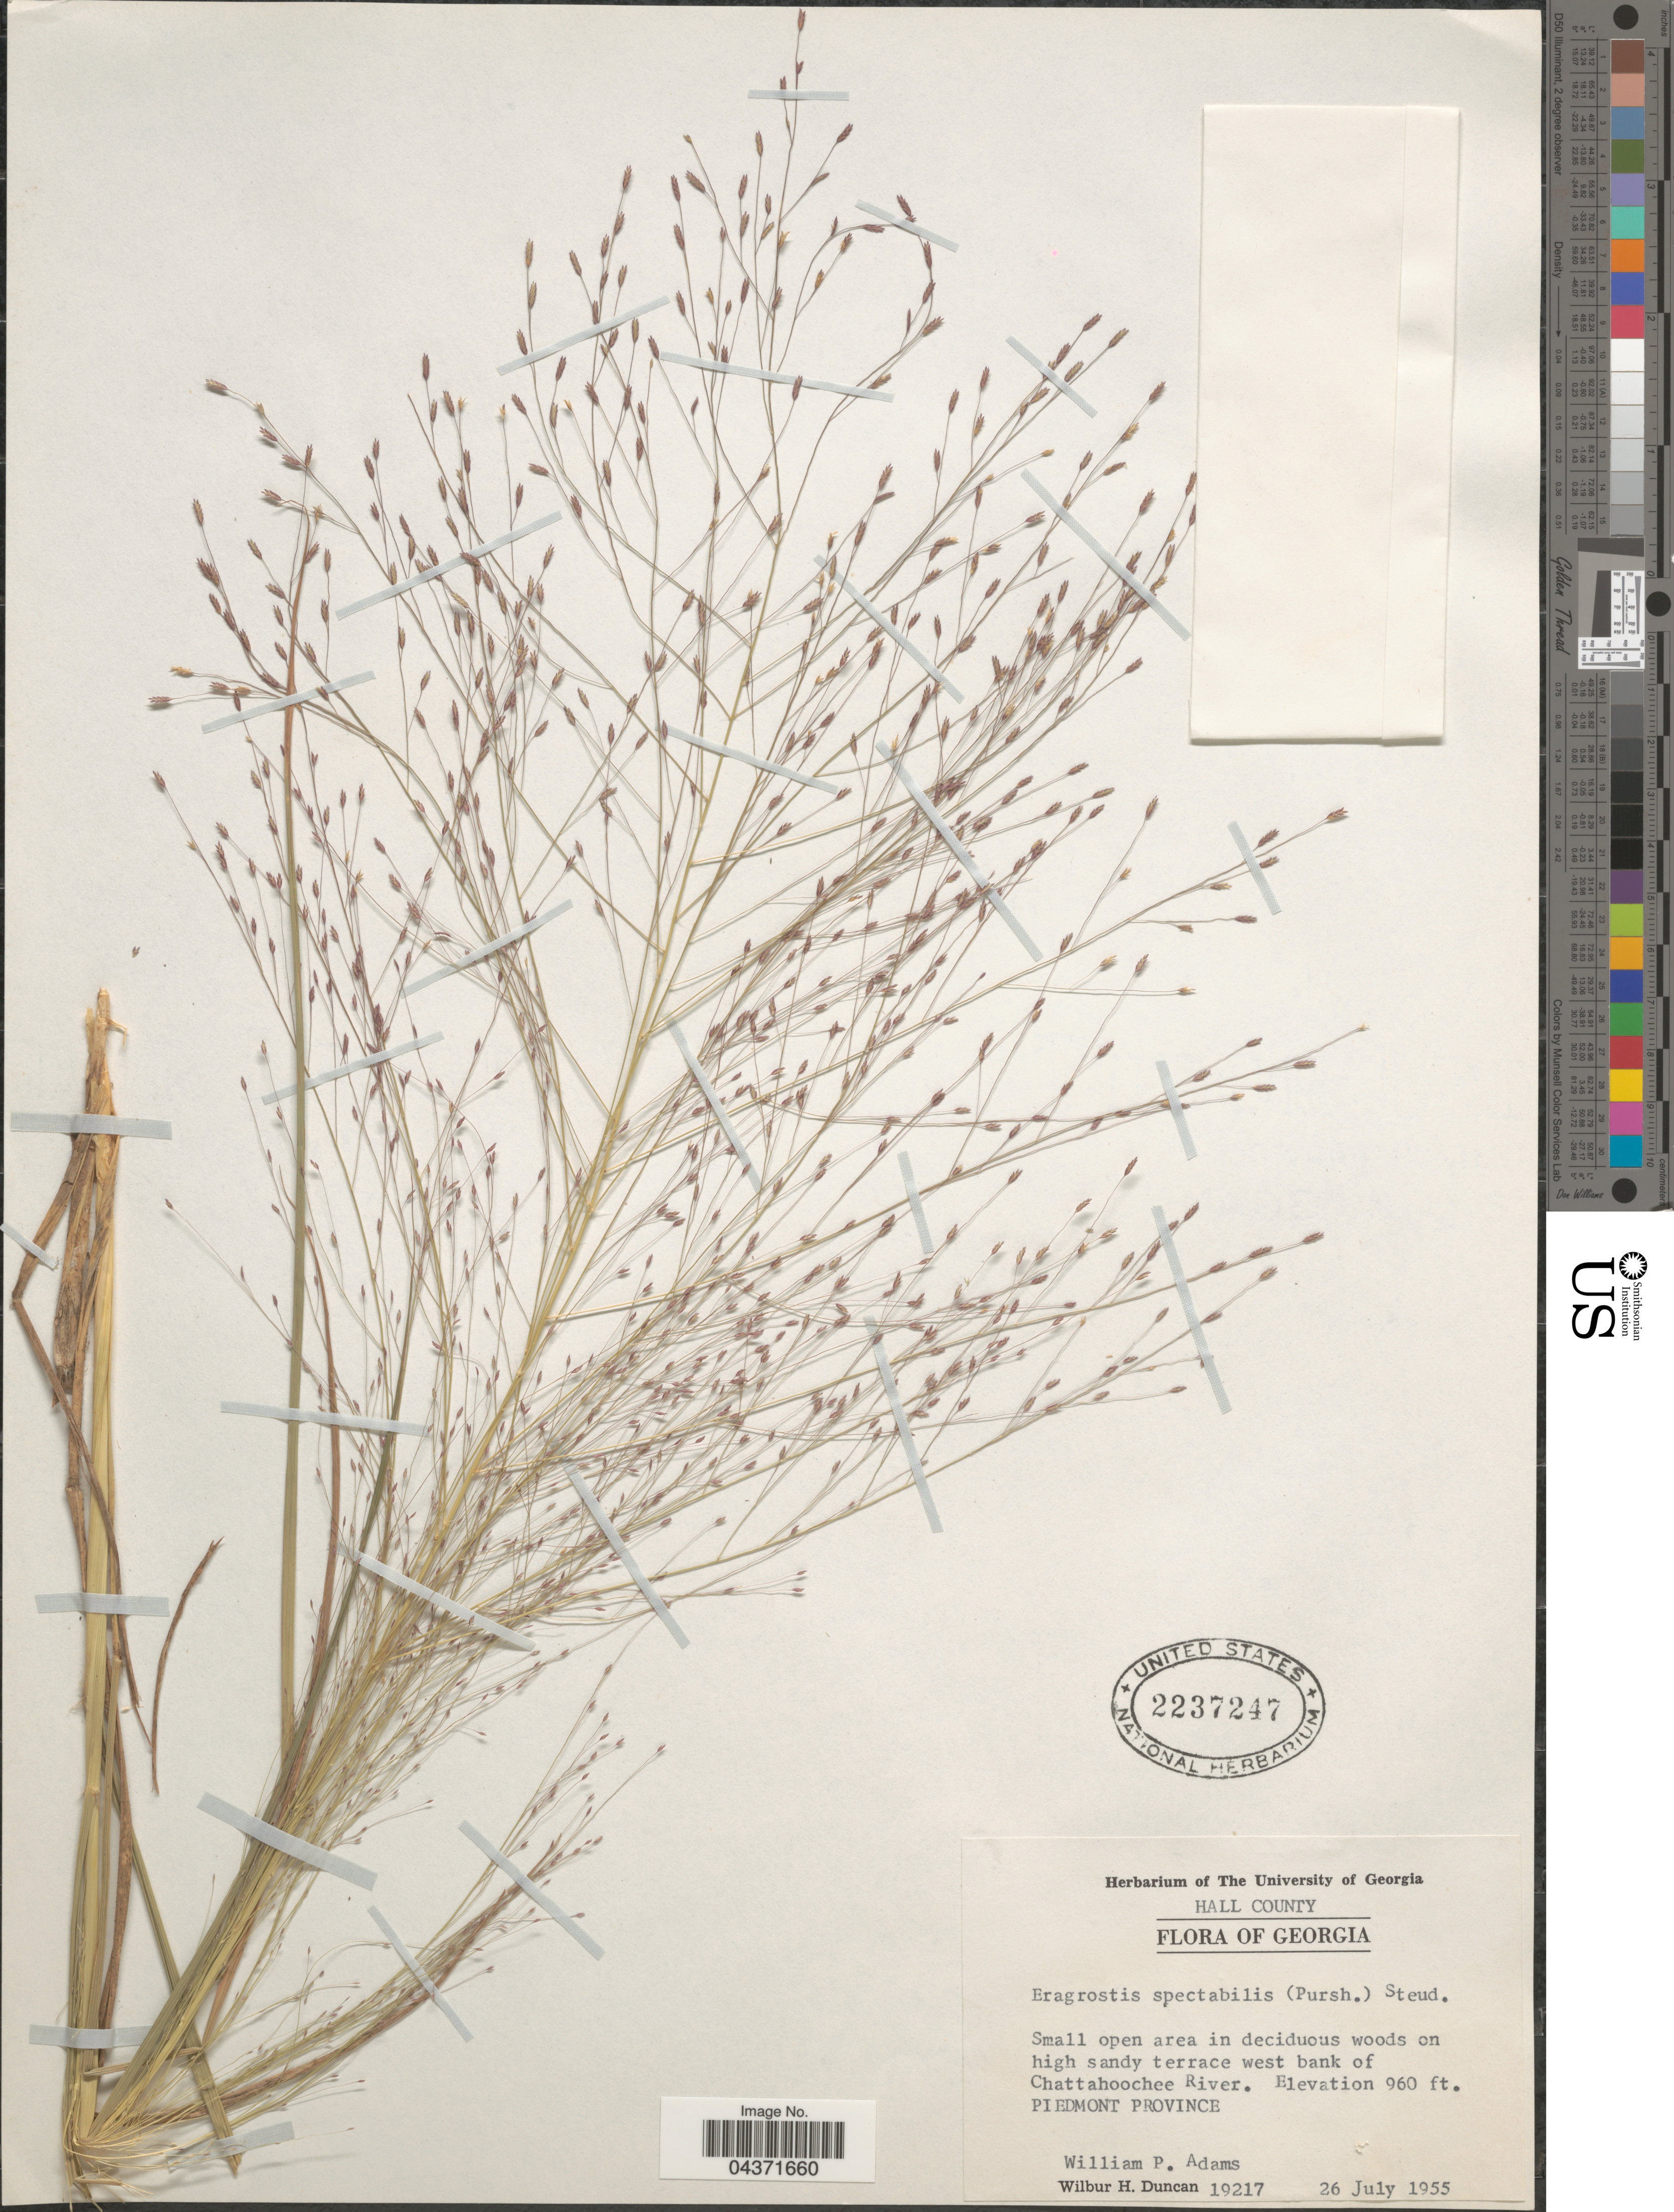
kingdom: Plantae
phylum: Tracheophyta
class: Liliopsida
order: Poales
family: Poaceae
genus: Eragrostis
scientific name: Eragrostis spectabilis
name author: (Pursh) Steud.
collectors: W. P. Adams & W. H. Duncan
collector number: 19217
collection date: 1955-07-26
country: United States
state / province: Georgia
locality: Hall County. Small open area in deciduous woods on high sandy terrace west bank of Chattahoochee River. Piedmont Province.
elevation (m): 293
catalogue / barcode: US 2237247